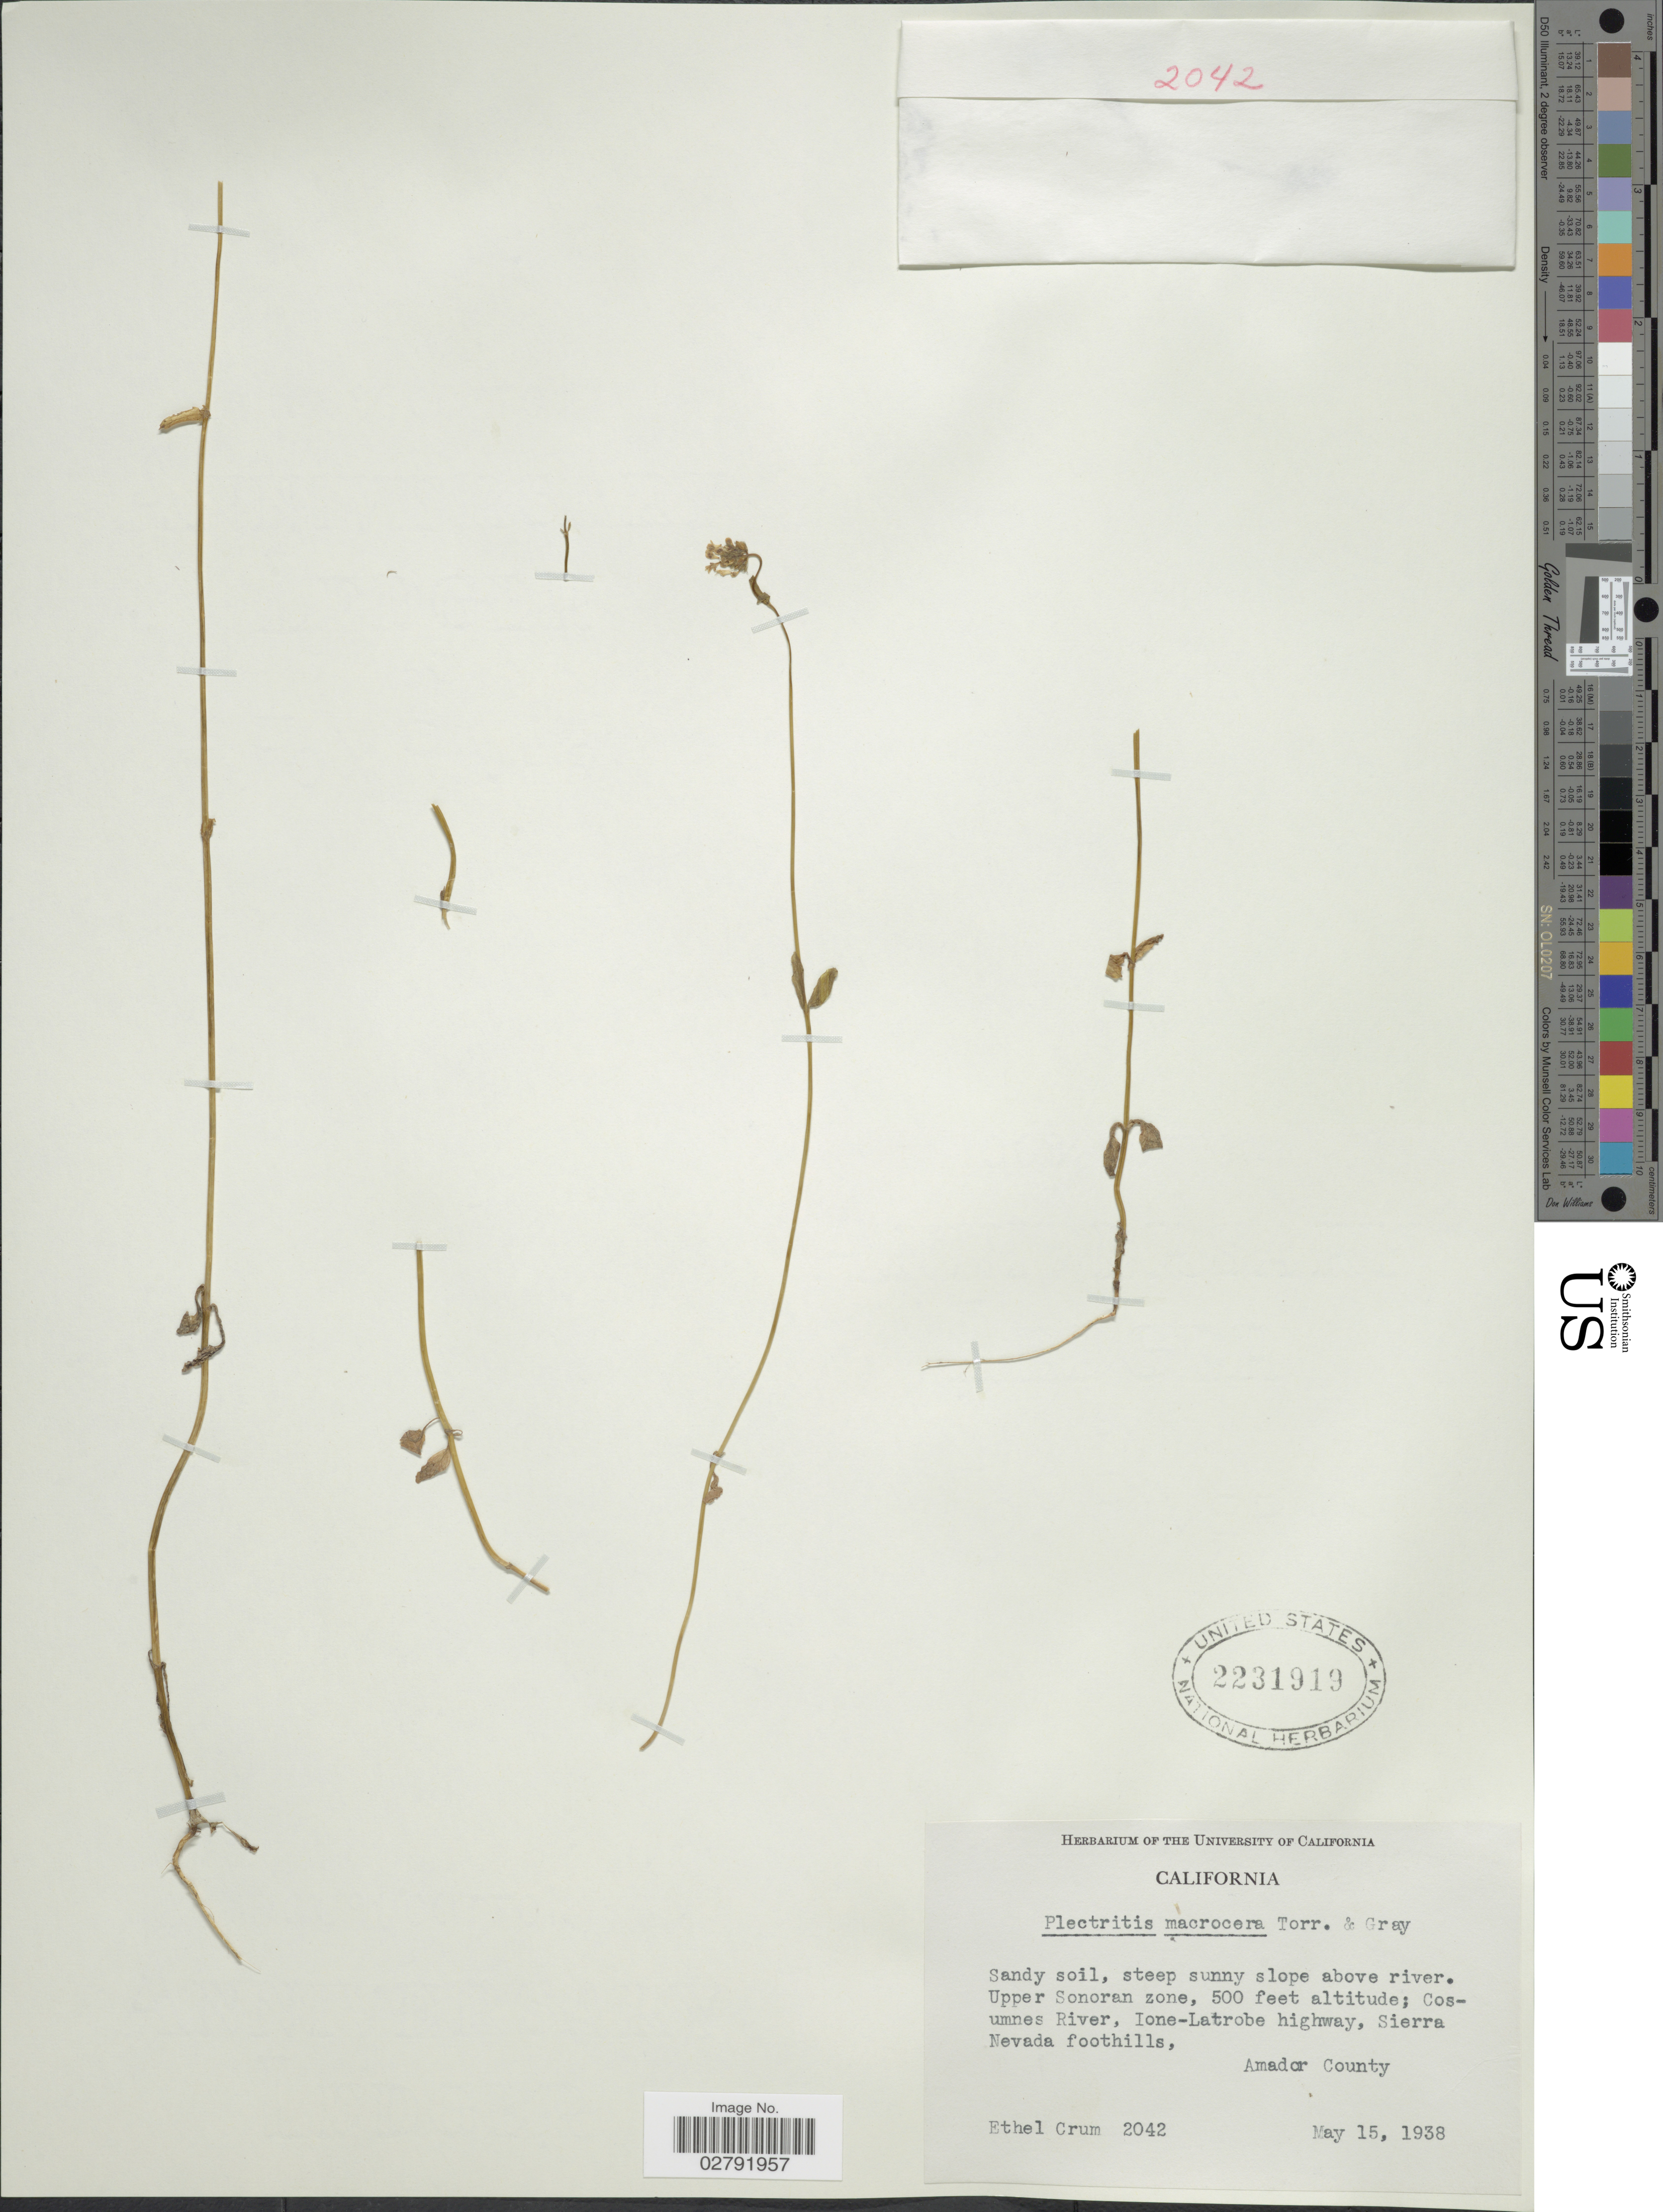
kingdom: Plantae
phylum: Tracheophyta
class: Magnoliopsida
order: Dipsacales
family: Caprifoliaceae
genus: Plectritis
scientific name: Plectritis macrocera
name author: Torr. & A. Gray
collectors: E. K. Crum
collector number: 2042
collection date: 1938-05-15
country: United States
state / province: California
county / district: Amador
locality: Upper Sonoran zone. Cosumnes River, Ione-Latrobe highway, Sierra Nevada foothills, Amador County.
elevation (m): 152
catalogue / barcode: US 2231919